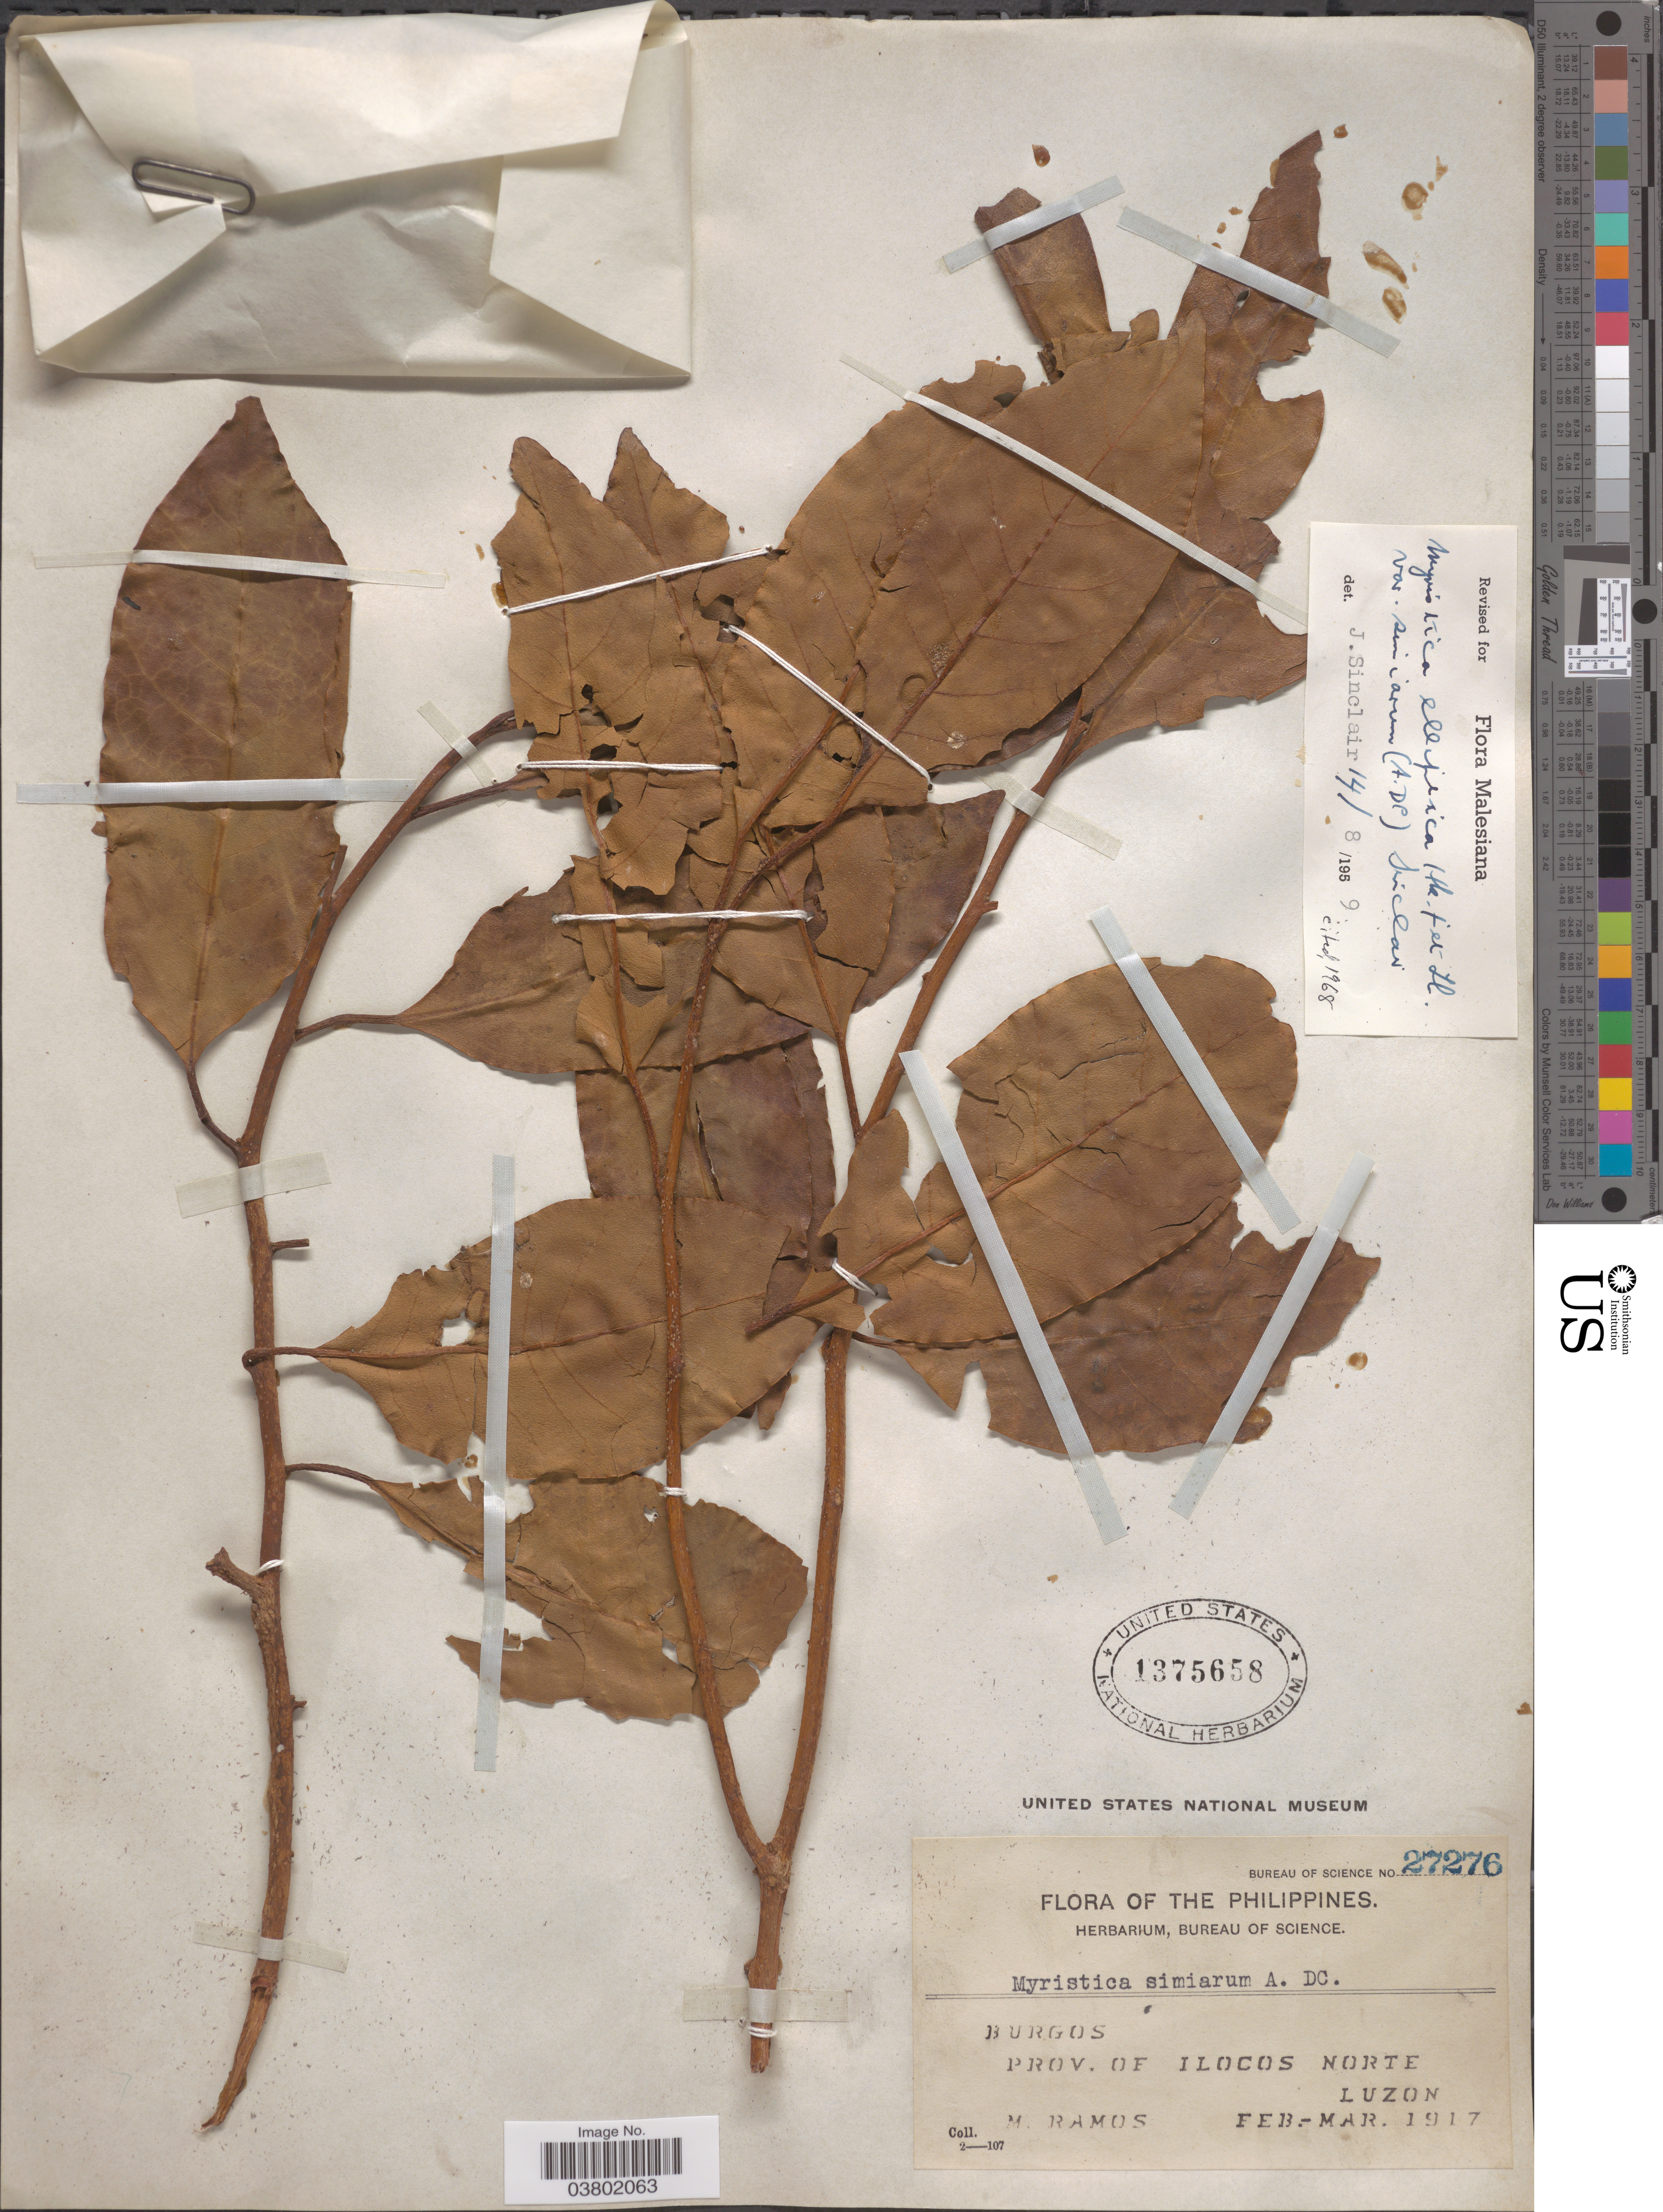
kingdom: Plantae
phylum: Tracheophyta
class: Magnoliopsida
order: Magnoliales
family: Myristicaceae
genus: Myristica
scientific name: Myristica elliptica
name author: Wall.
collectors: M. Ramos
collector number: Bureau of Science 27276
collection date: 1917-02/1917-03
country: Philippines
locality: Burgos, Prov. of Ilocos Norte, Luzon.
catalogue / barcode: US 1375658